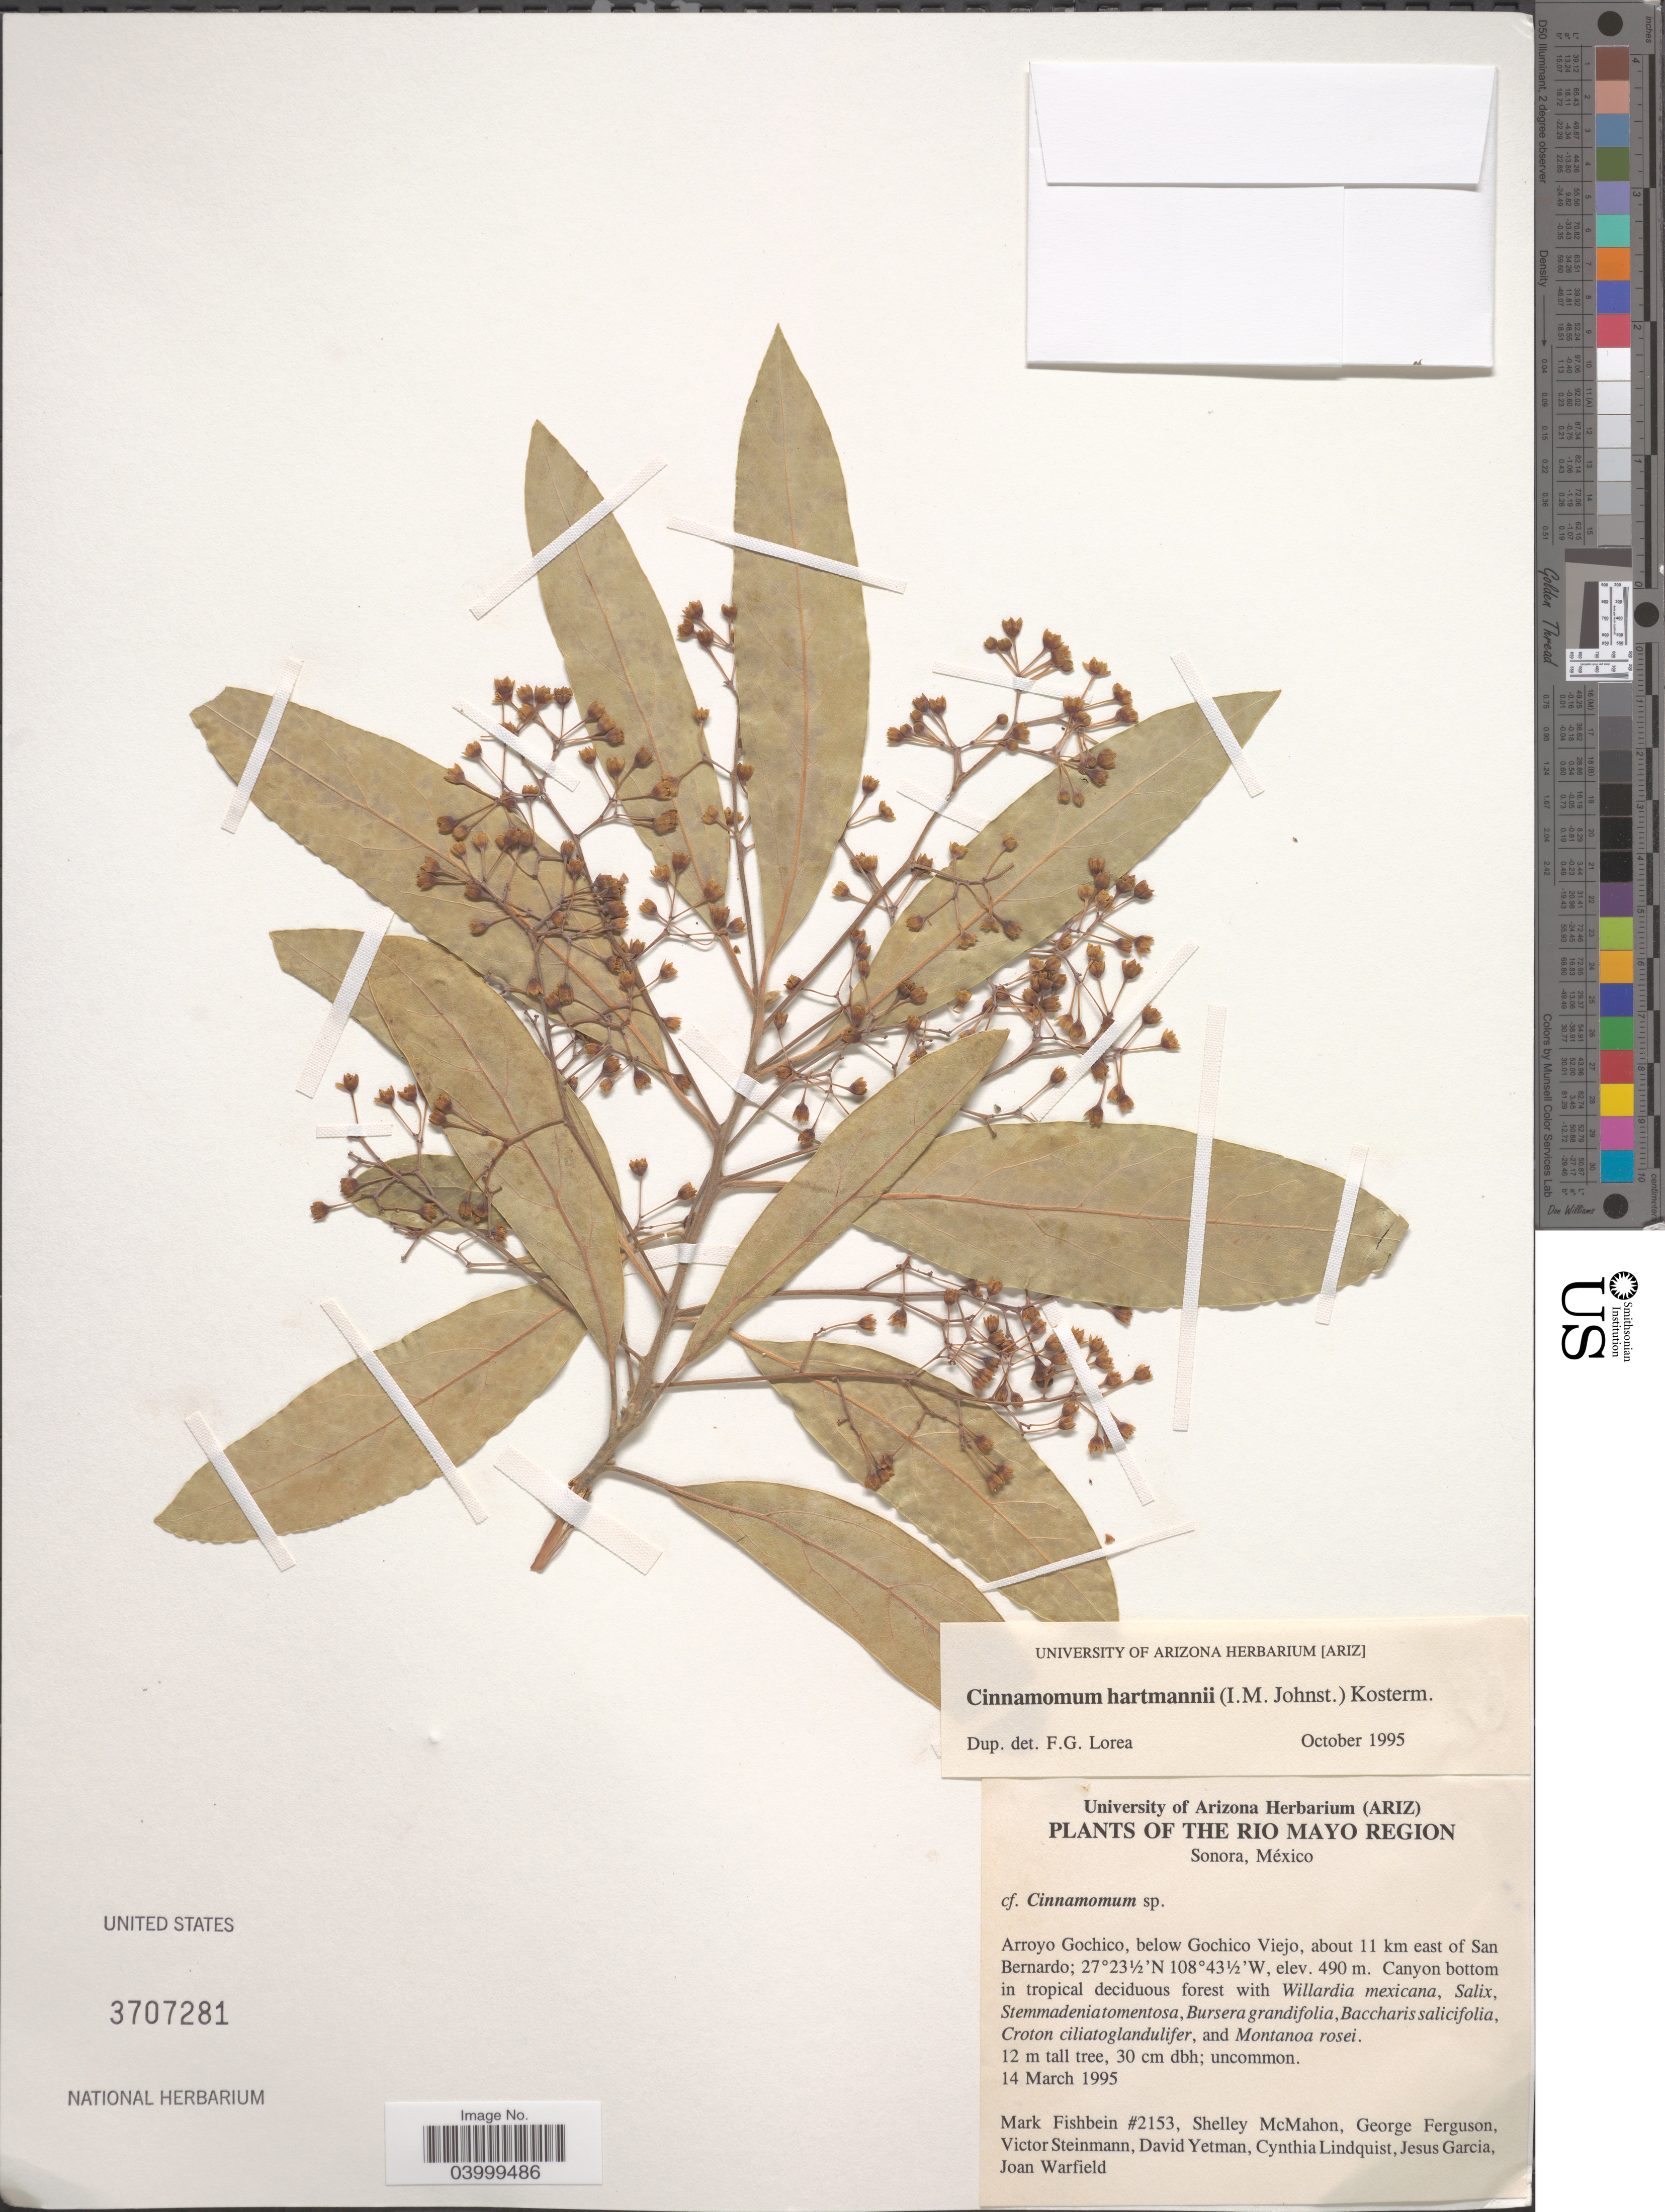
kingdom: Plantae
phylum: Tracheophyta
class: Magnoliopsida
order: Laurales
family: Lauraceae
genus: Cinnamomum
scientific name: Cinnamomum hartmannii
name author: (I.M. Johnst.) Kosterm.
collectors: M. Fishbein, S. Mcmahon, G. Ferguson, V. W. Steinmann & et al.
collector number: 2153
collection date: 1995-03-14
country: Mexico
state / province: Sonora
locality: Rio Mayo Region. Arroyo Gochico, below Gochico Viejo, about 11 km east of San Bernardo.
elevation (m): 490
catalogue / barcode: US 3707281